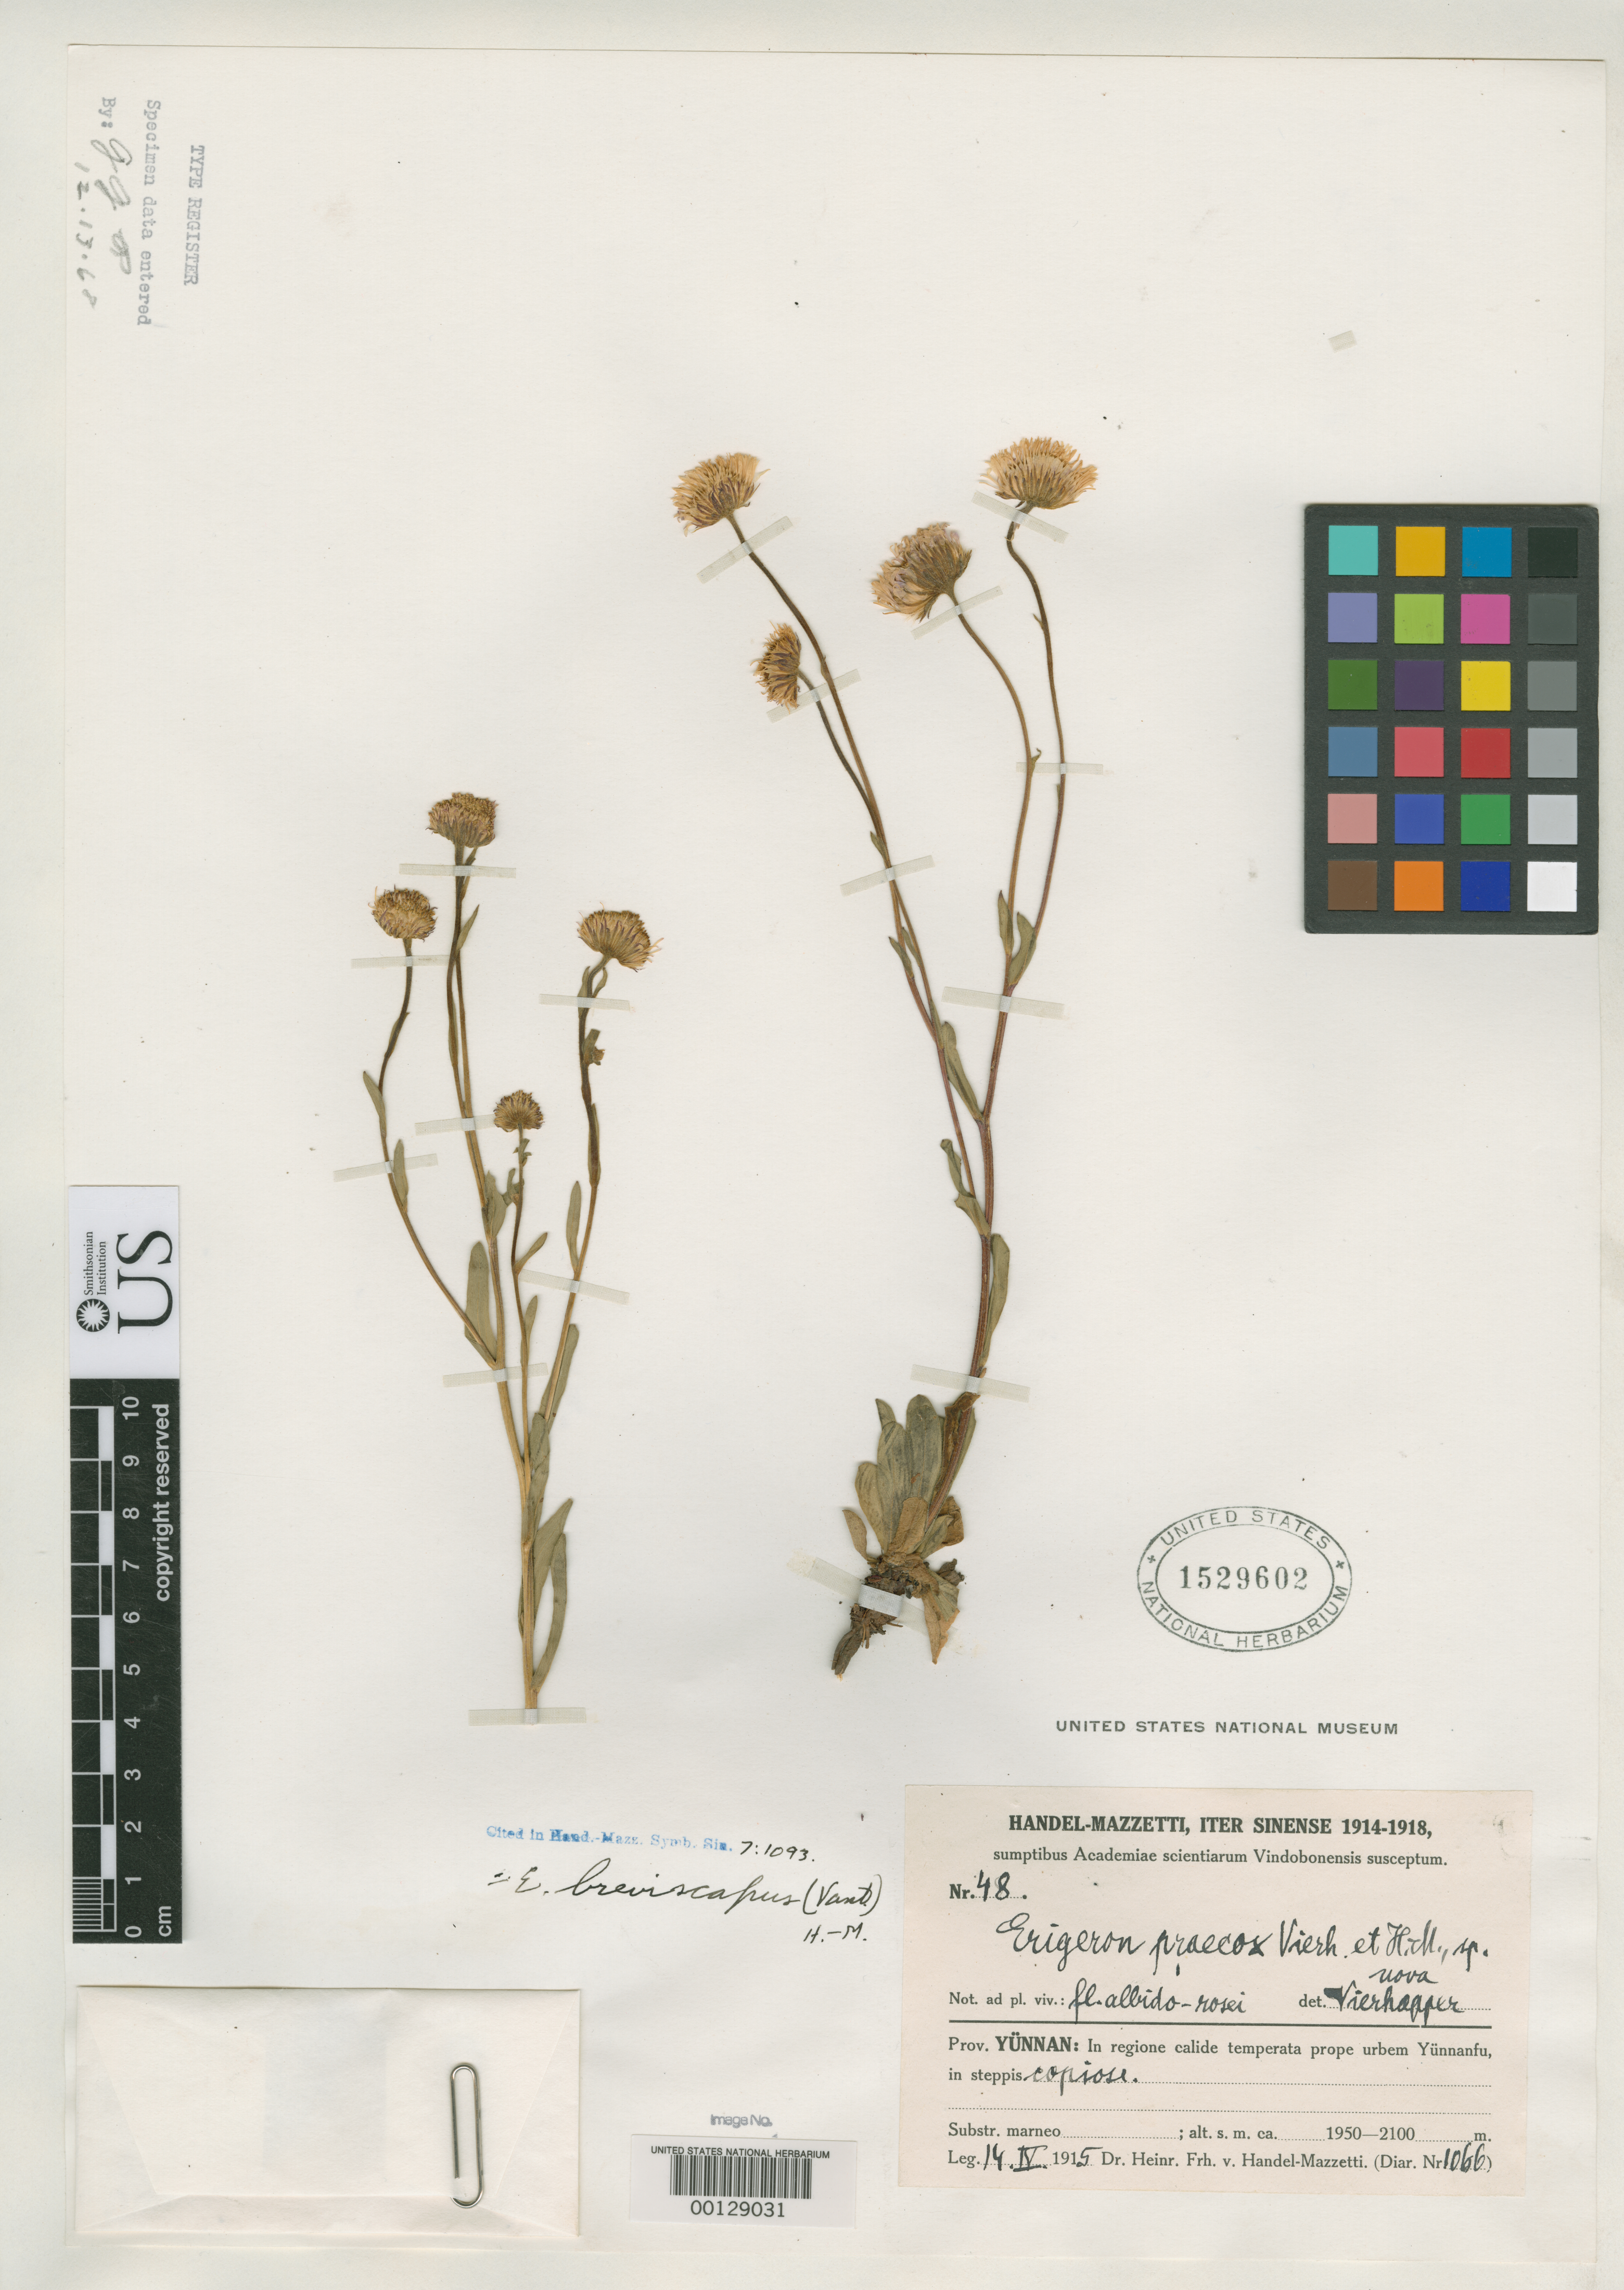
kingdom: Plantae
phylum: Tracheophyta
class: Magnoliopsida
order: Asterales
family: Asteraceae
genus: Erigeron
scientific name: Erigeron praecox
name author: Vierh. & Hand.-Mazz.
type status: Type Material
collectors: H. Handel-Mazzetti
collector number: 48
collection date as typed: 14 Apr 1915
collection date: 1915-04-14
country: China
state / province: Yunnan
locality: Yunnanfu.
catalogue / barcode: US 1529602